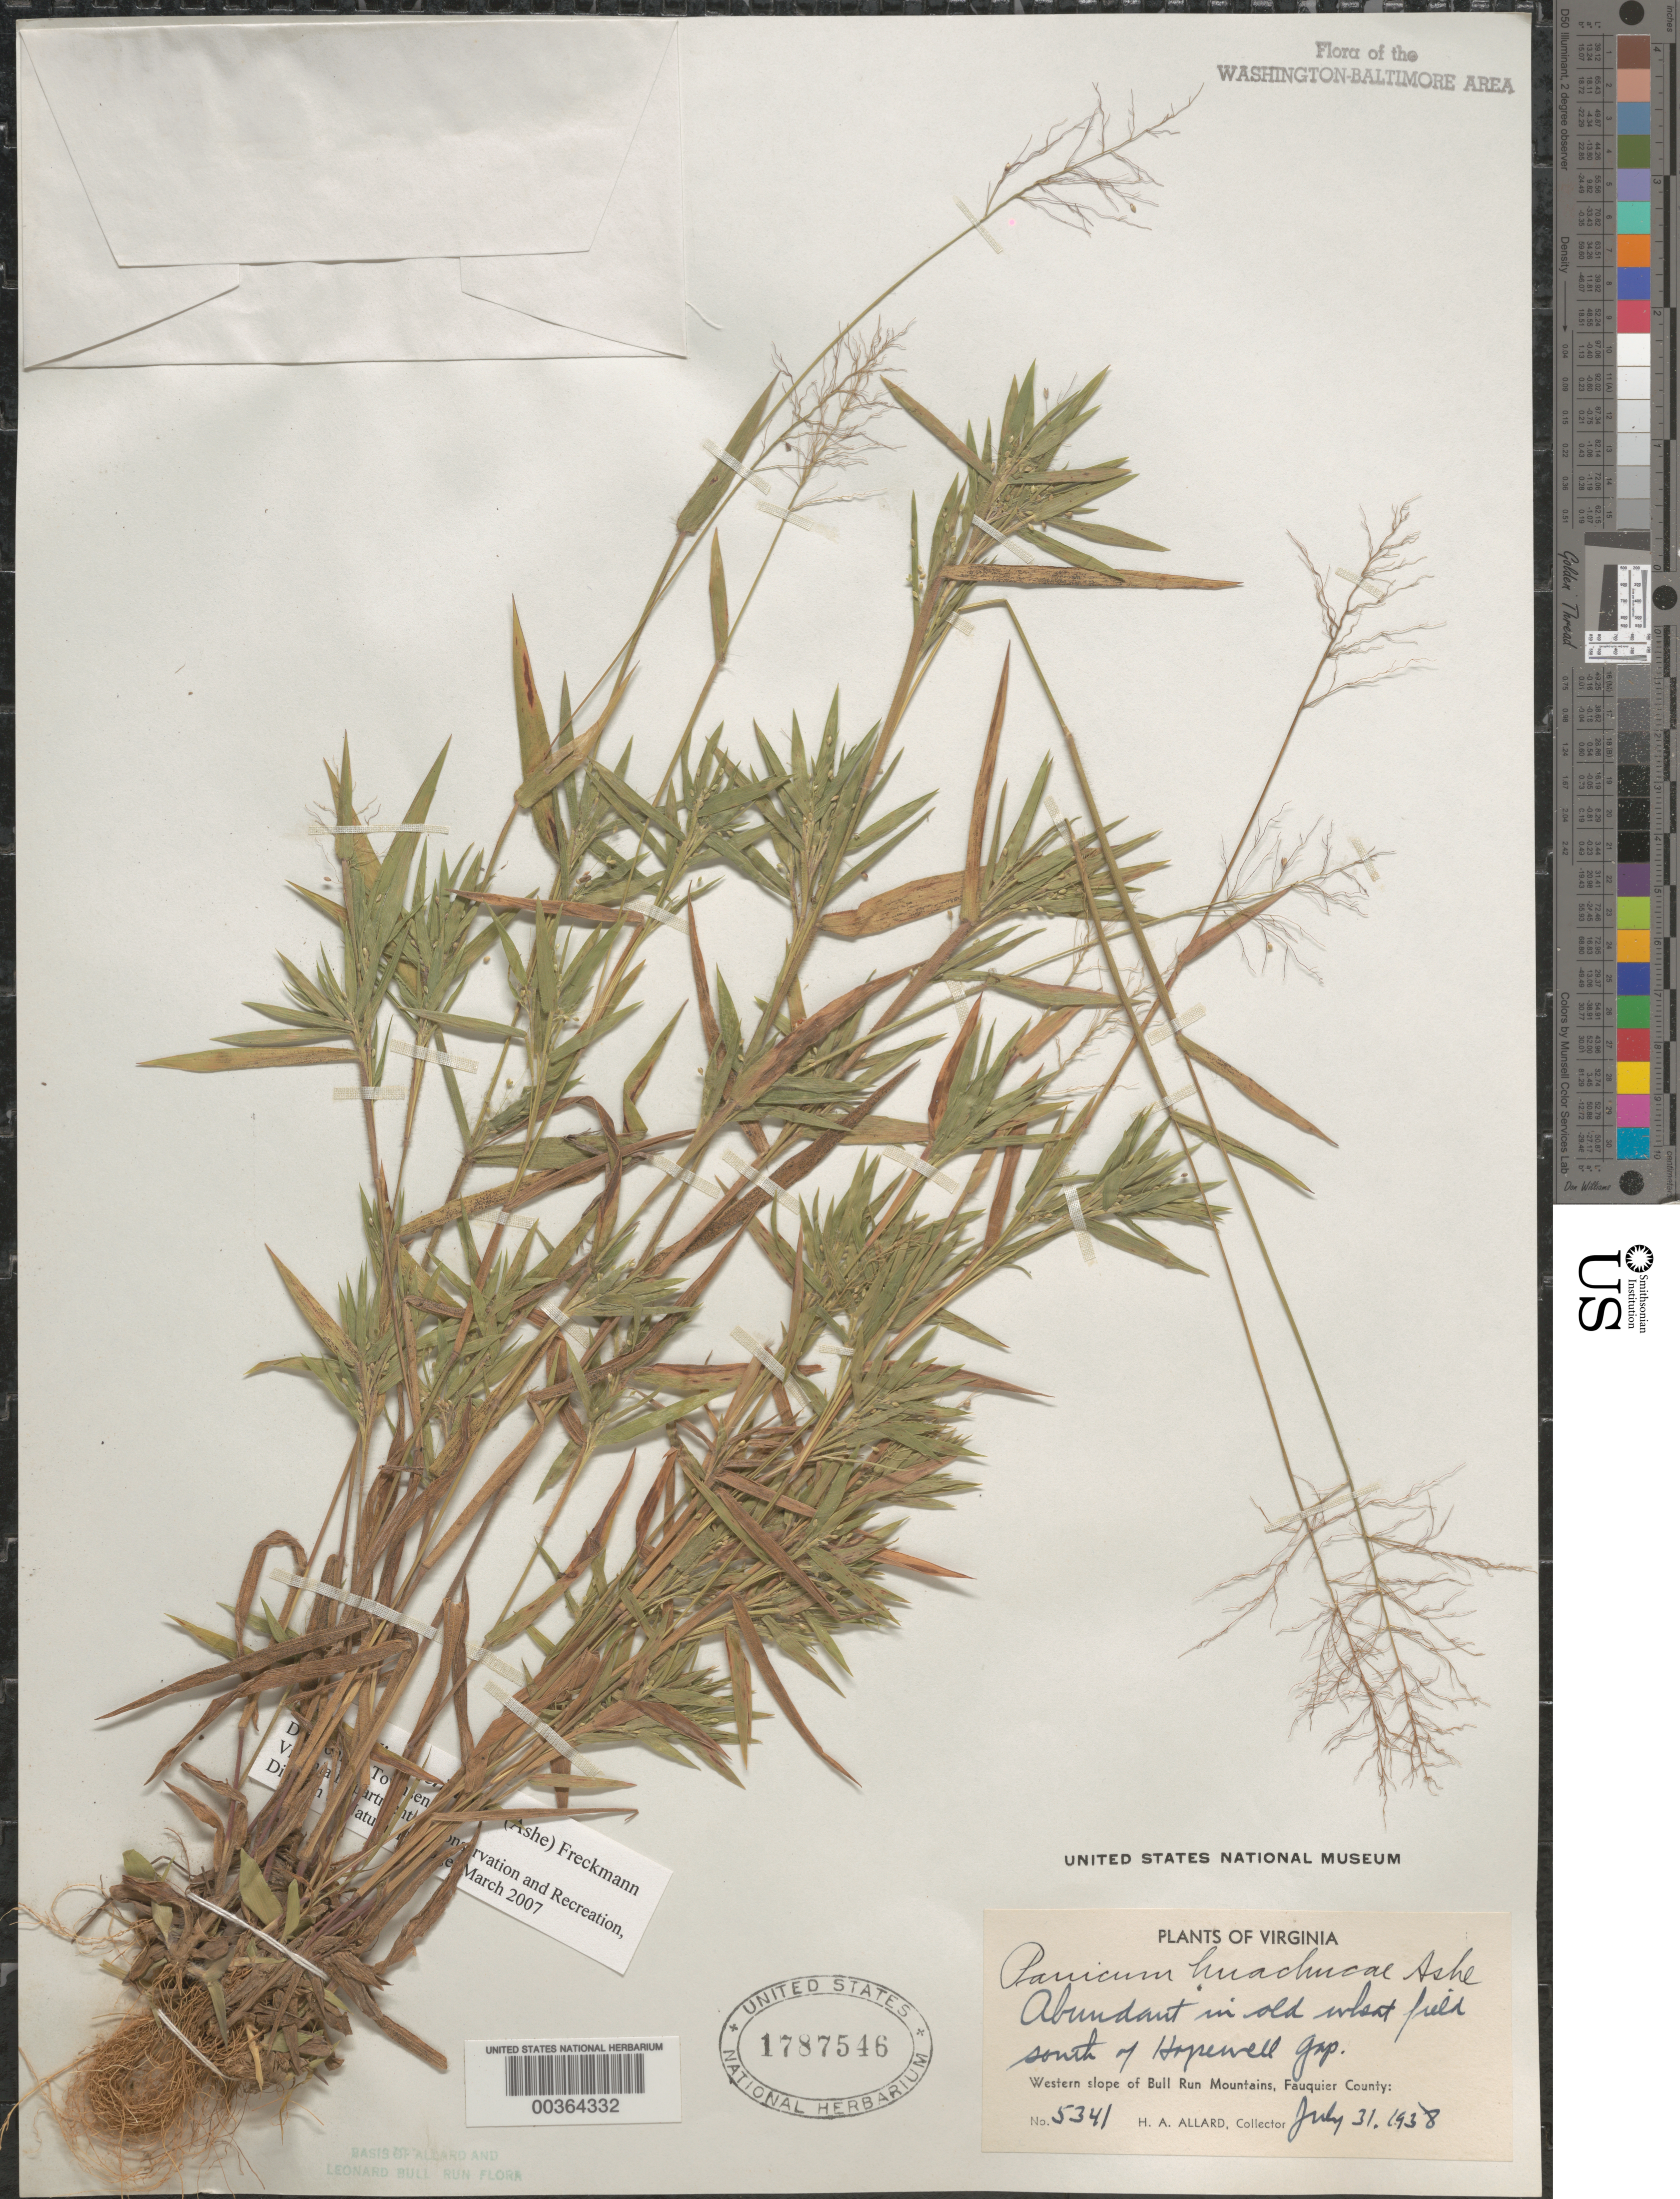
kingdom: Plantae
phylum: Tracheophyta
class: Liliopsida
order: Poales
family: Poaceae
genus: Dichanthelium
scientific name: Dichanthelium meridionale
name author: (Ashe) Freckmann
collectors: H. A. Allard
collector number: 5341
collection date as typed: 31 Jul 1938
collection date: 1938-07-31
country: United States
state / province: Virginia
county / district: Fauquier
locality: South of Hopewell Gap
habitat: In old wheat field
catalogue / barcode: US 1787546